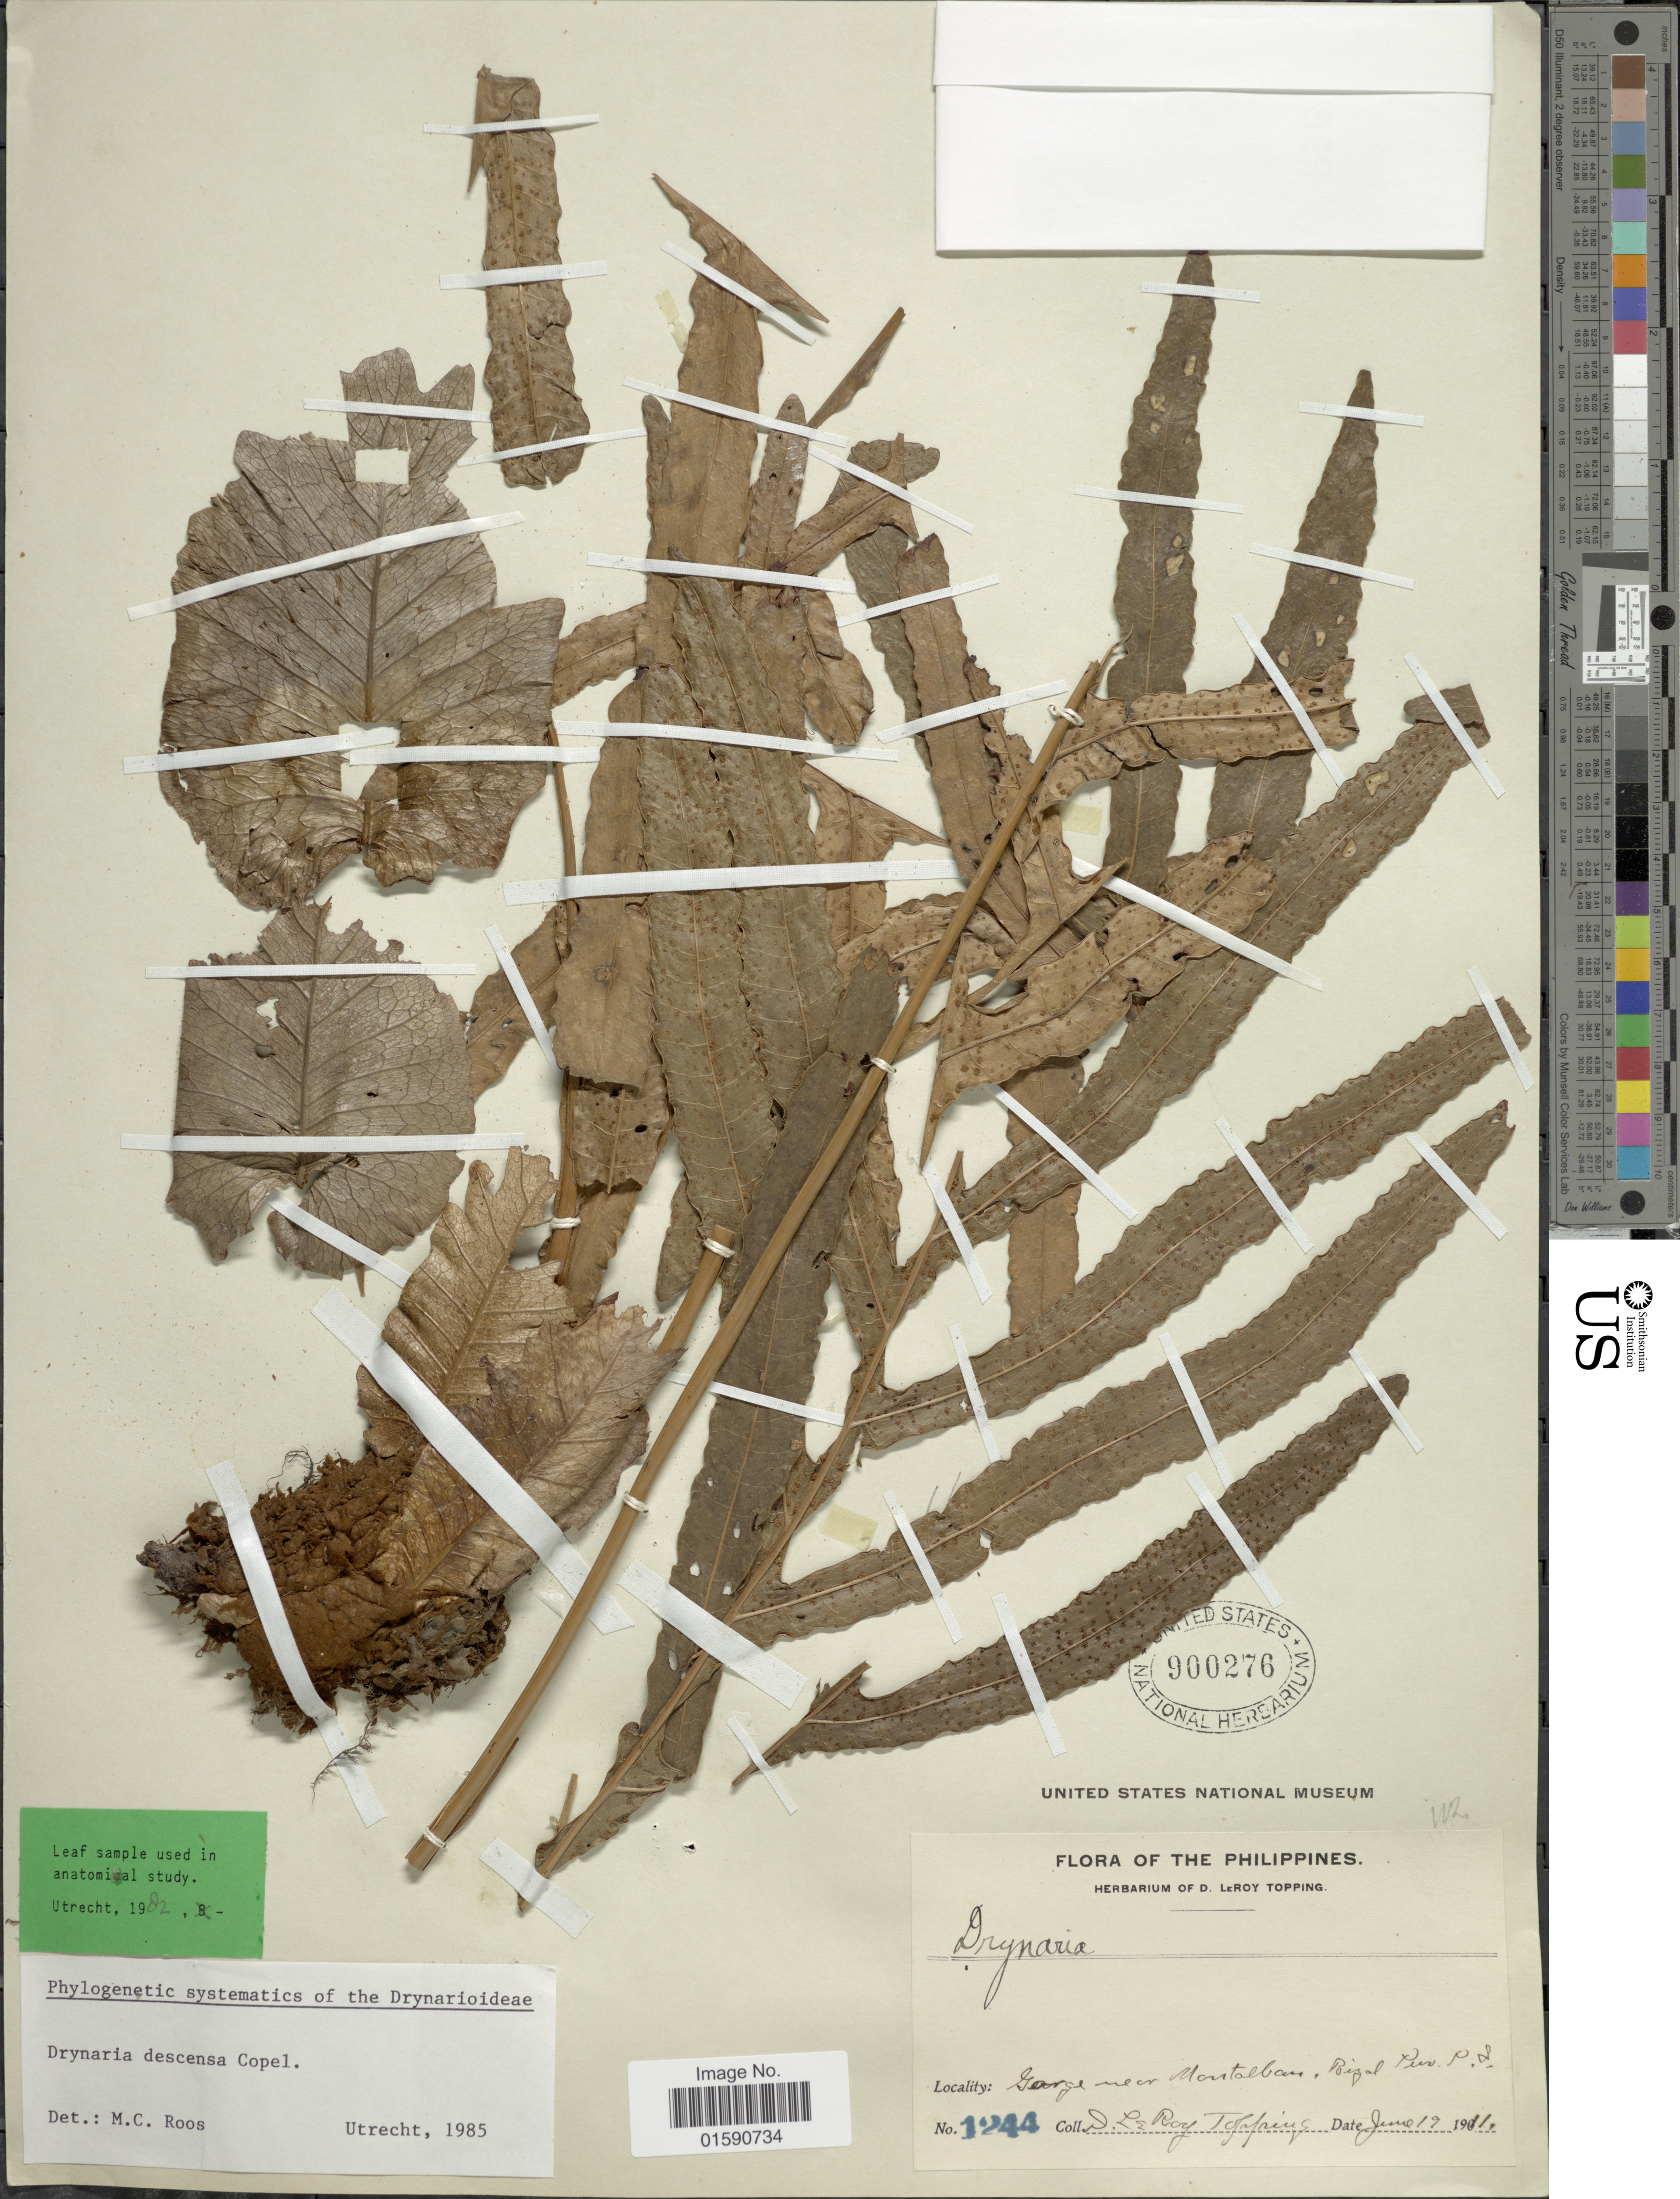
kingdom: Plantae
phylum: Tracheophyta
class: Polypodiopsida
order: Polypodiales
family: Polypodiaceae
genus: Drynaria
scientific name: Drynaria descensa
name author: Copel.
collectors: D. L. Topping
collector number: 1244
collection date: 1911-06-17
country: Philippines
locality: Gorge near Montalban, Rizal Prov. S. J.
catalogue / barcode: US 900276